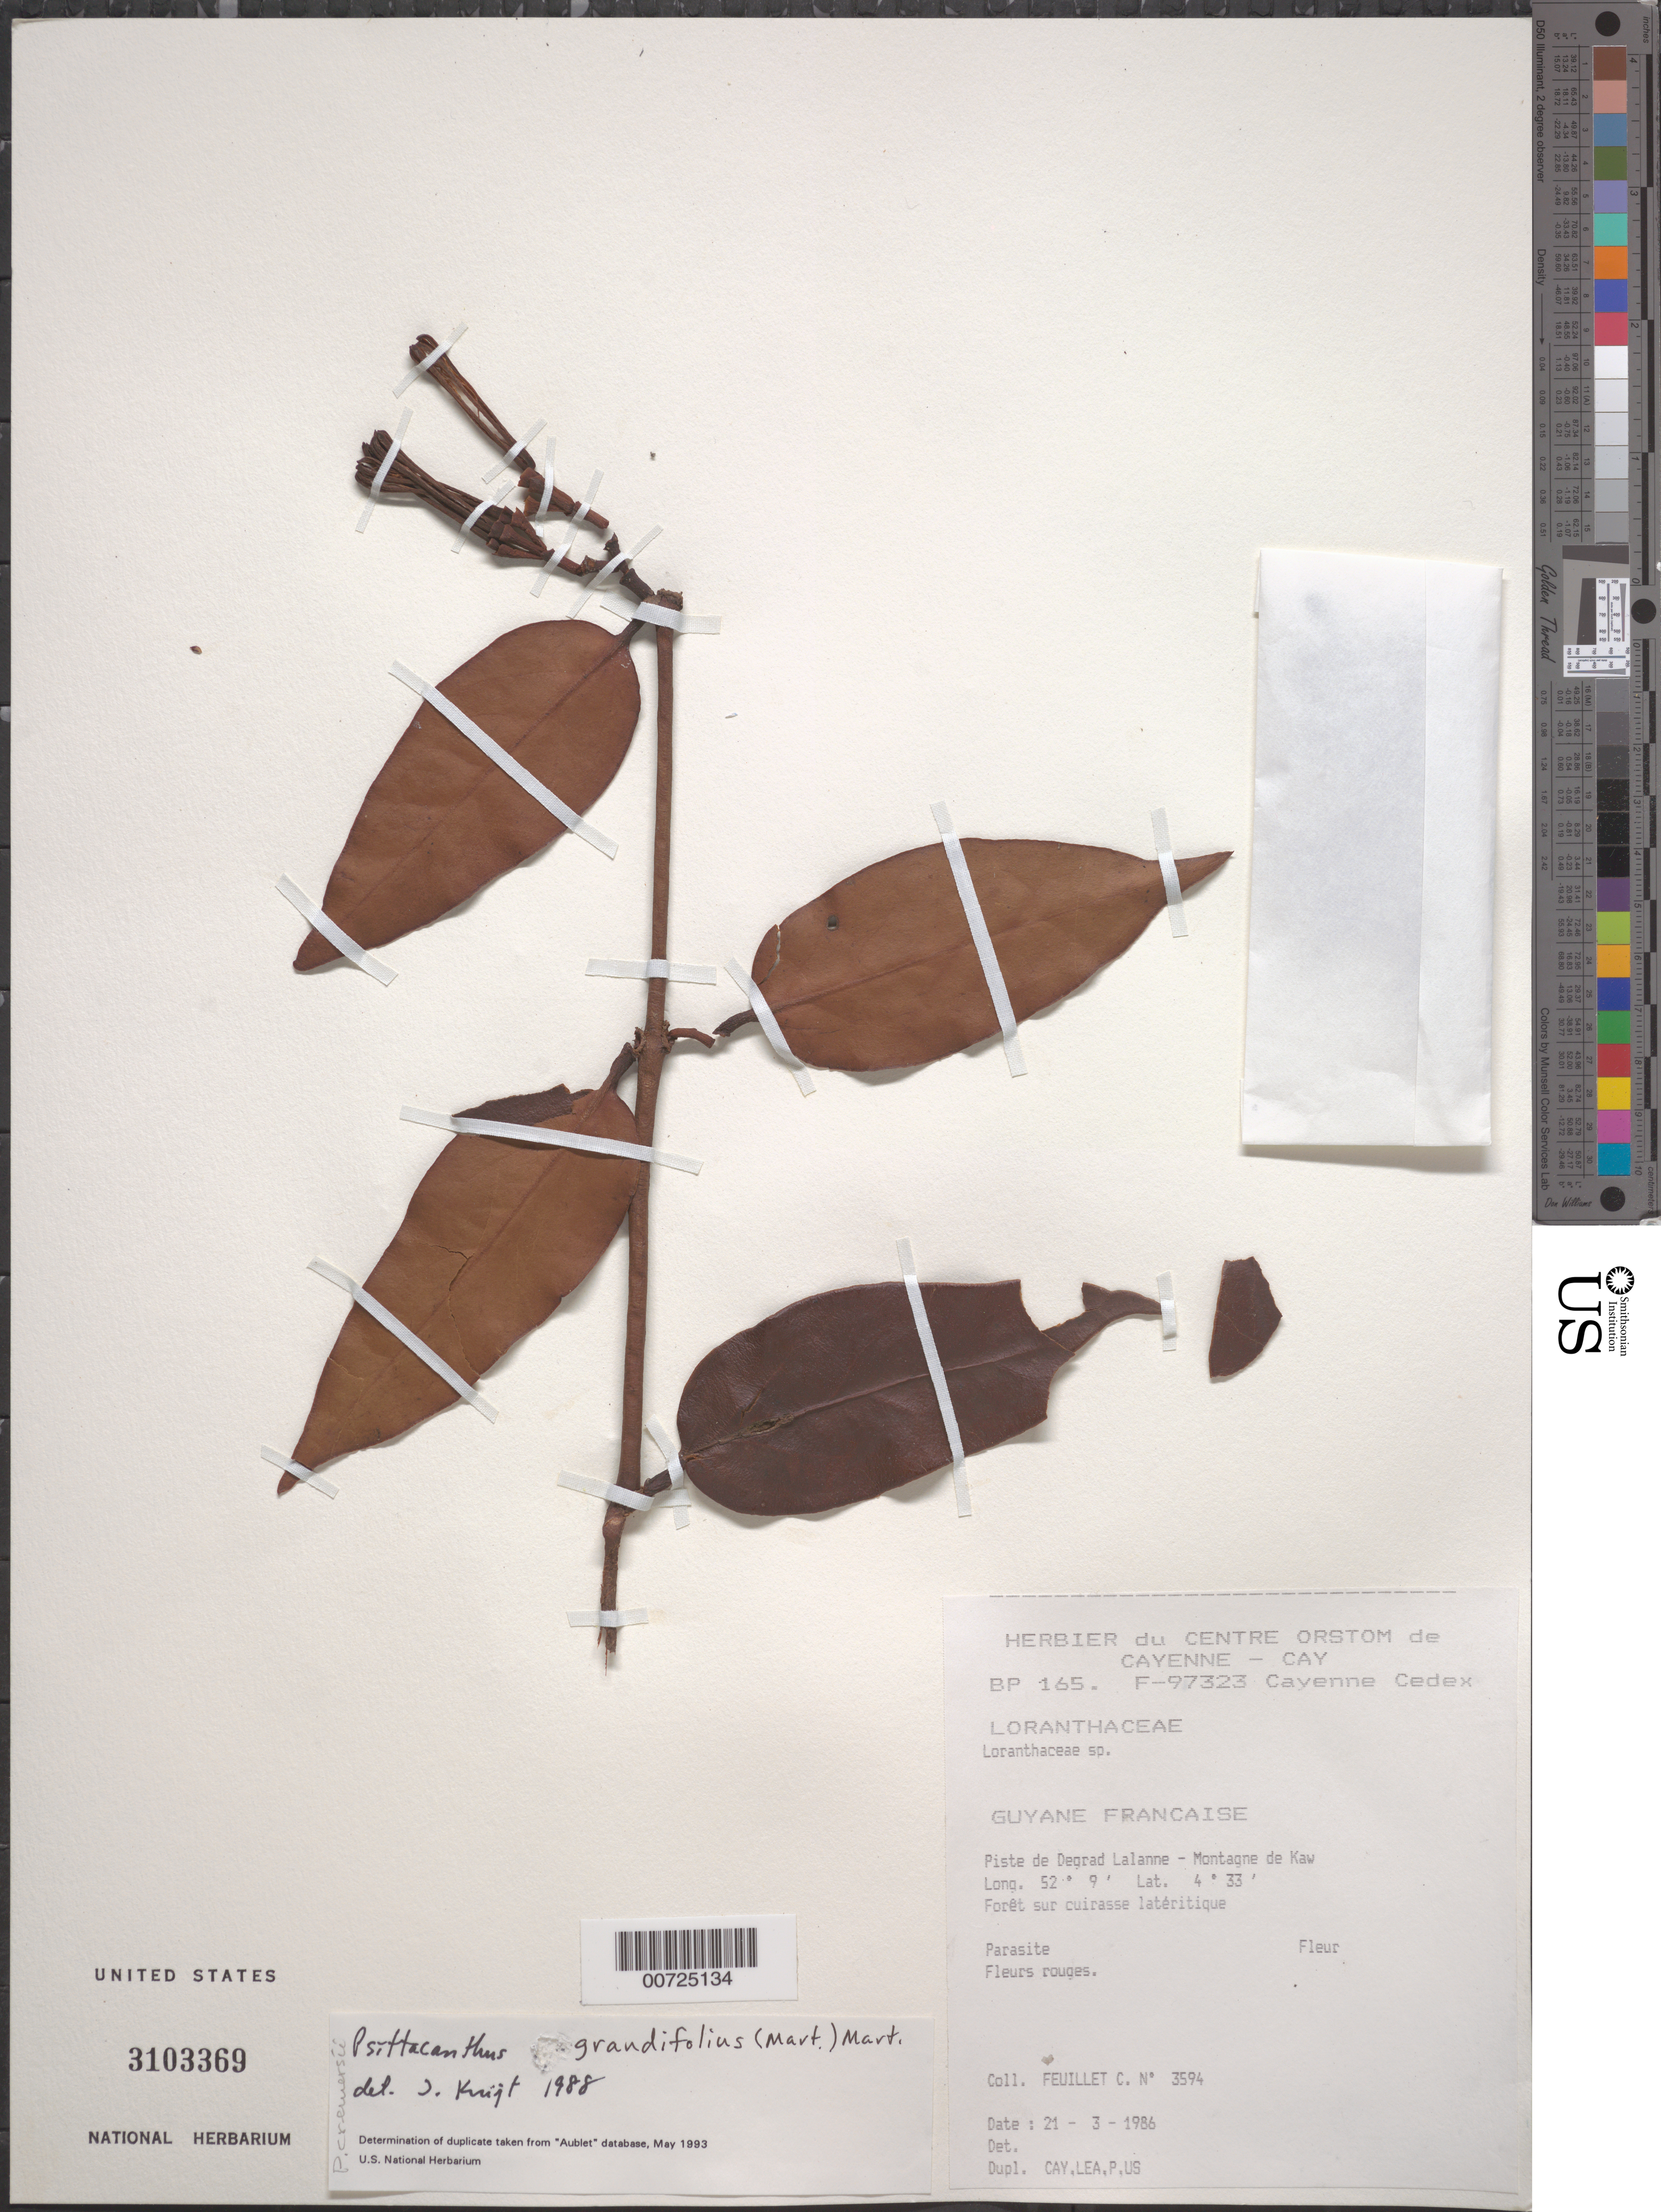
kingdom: Plantae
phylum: Tracheophyta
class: Magnoliopsida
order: Santalales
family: Loranthaceae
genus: Psittacanthus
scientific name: Psittacanthus grandifolius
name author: (Mart.) Mart.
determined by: Kuijt, Job, (CANADA)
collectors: C. Feuillet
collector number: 3594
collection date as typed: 21-Mar-86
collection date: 1986-03-21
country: French Guiana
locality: Piste de Dégrad Lalanne, Montagne de Kaw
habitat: Forest on laterite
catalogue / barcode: US 3103369